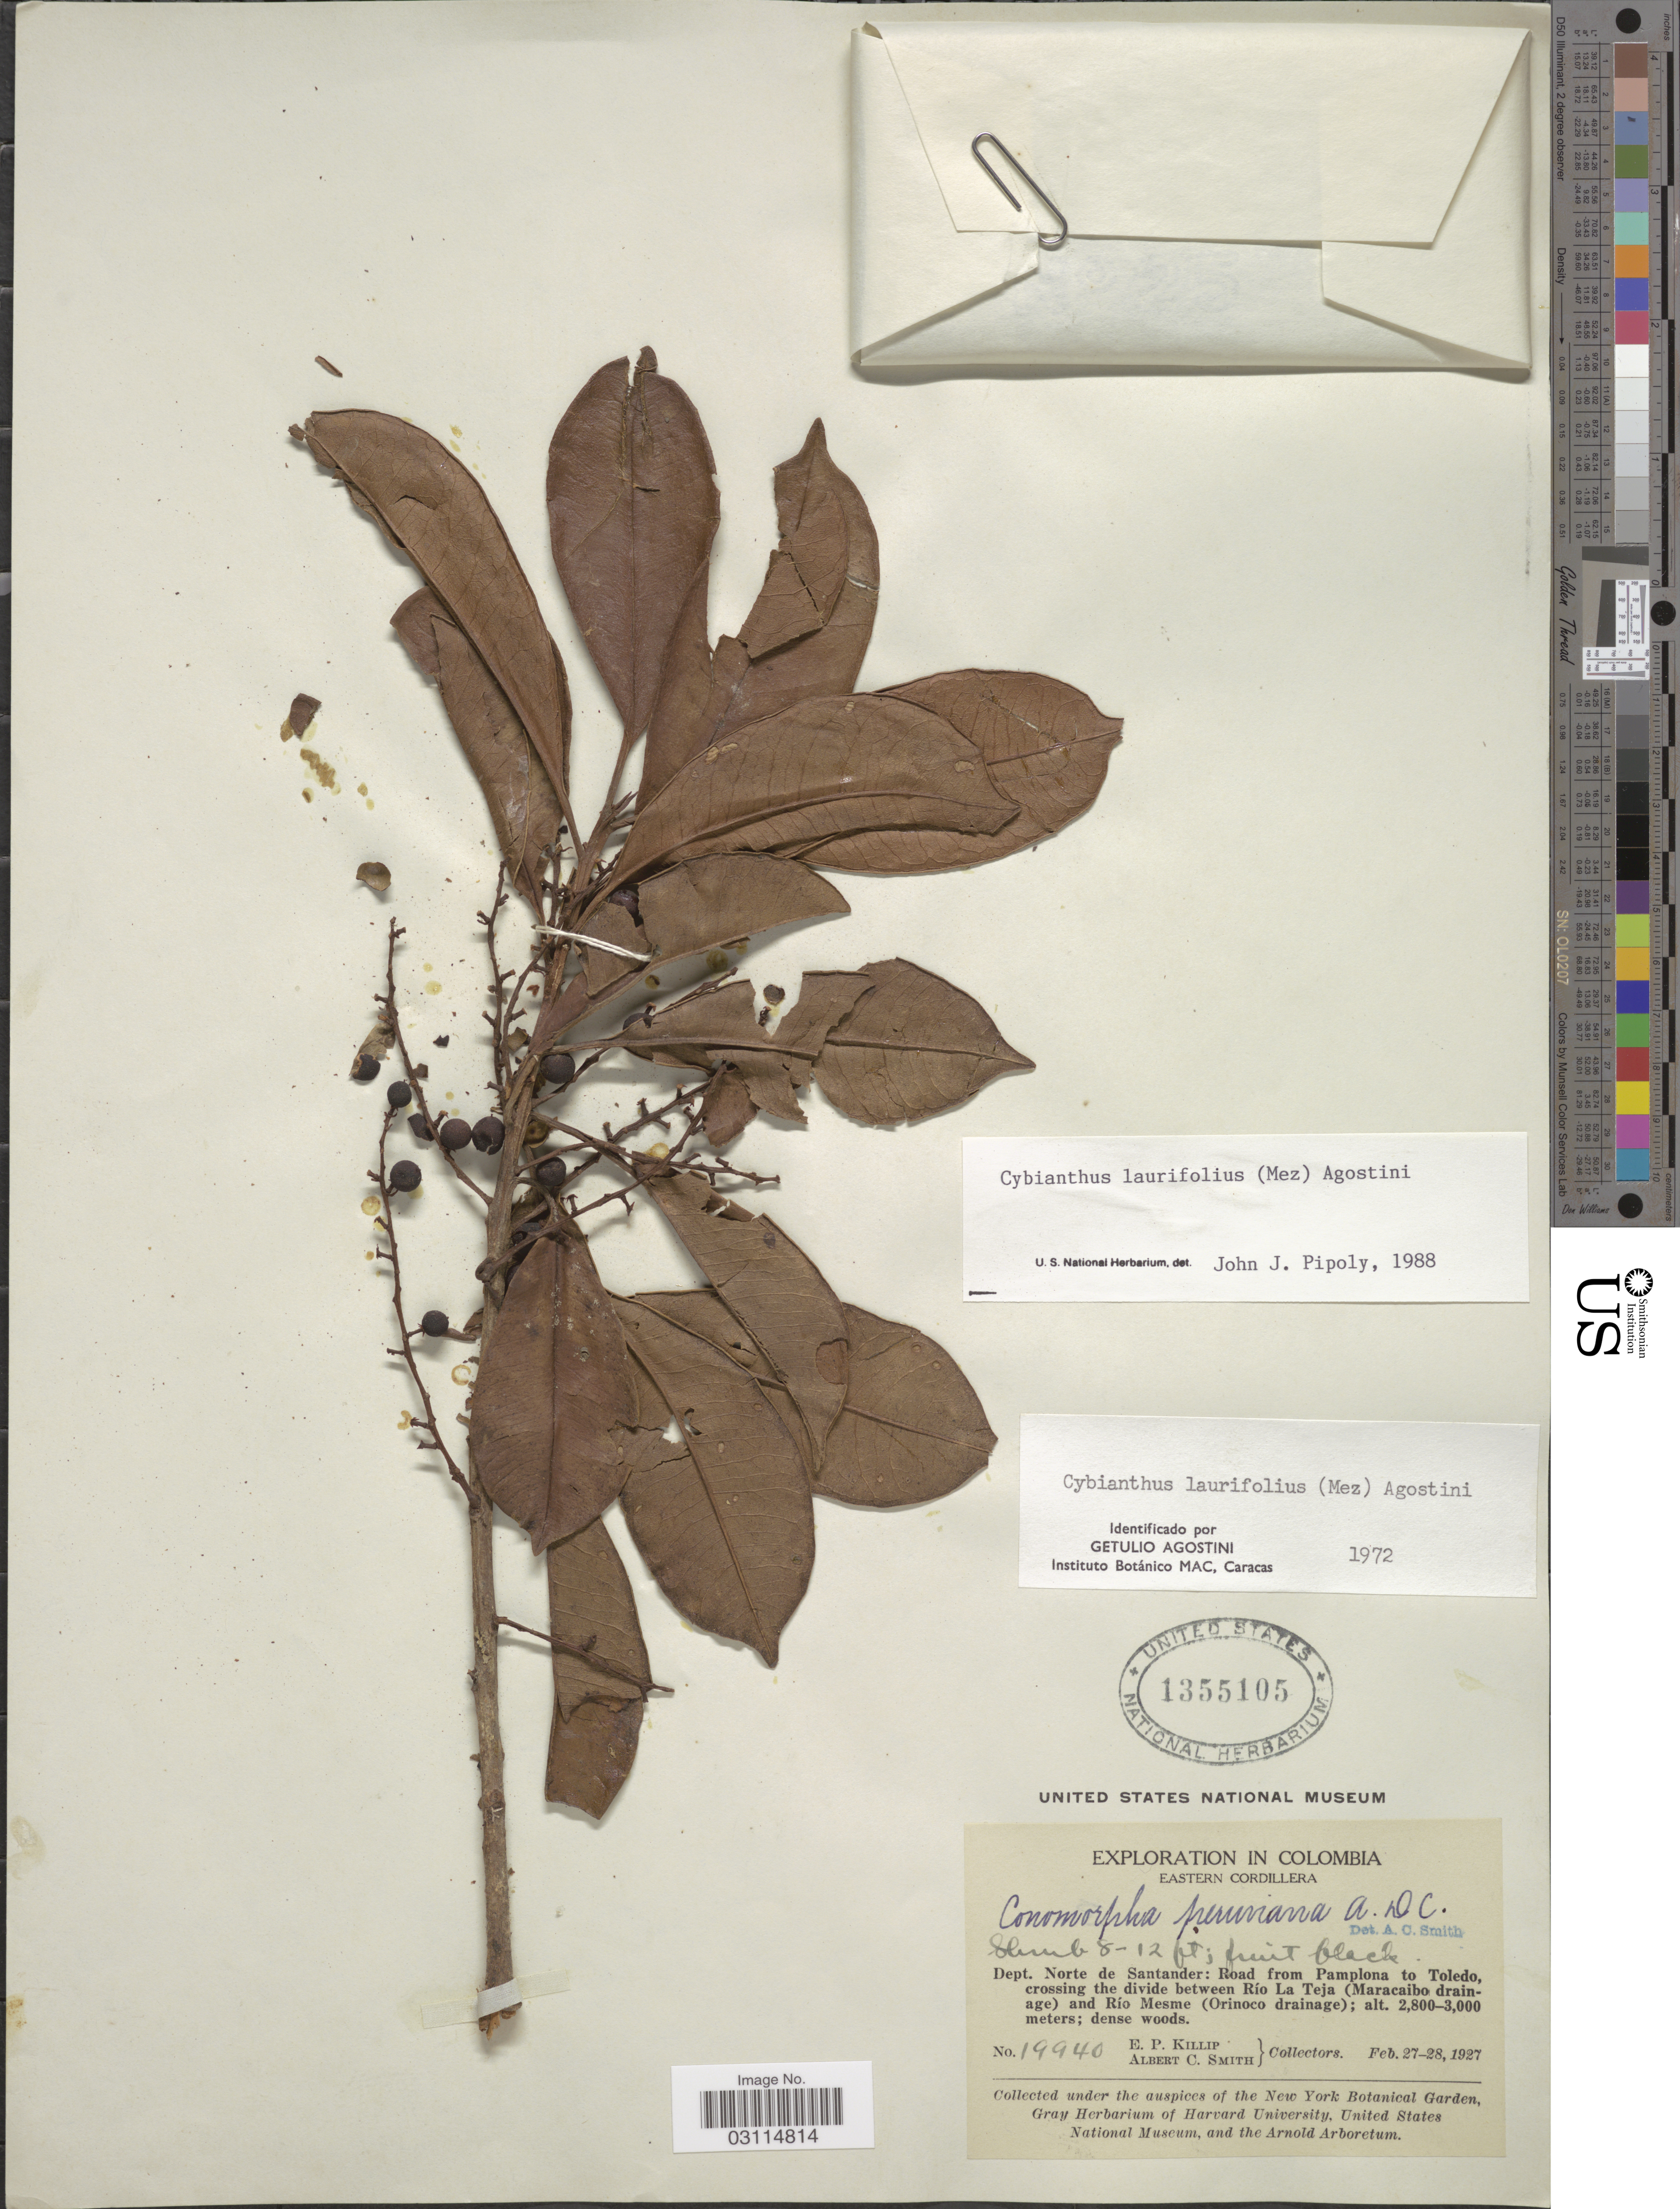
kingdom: Plantae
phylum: Tracheophyta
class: Magnoliopsida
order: Ericales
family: Primulaceae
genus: Cybianthus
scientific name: Cybianthus laurifolius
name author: (Mez) G. Agostini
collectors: E. P. Killip & A. C. Smith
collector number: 19940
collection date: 1927-02-27/1927-02-28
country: Colombia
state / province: Norte de Santander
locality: Eastern Cordillera. Dept. Norte de Santander: Road from Pamplona to Toledo, crossing the divide between Río La Teja (Maracaibo drainage) and Río Mesme (Orinoco drainage).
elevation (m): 2800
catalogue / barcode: US 1355105